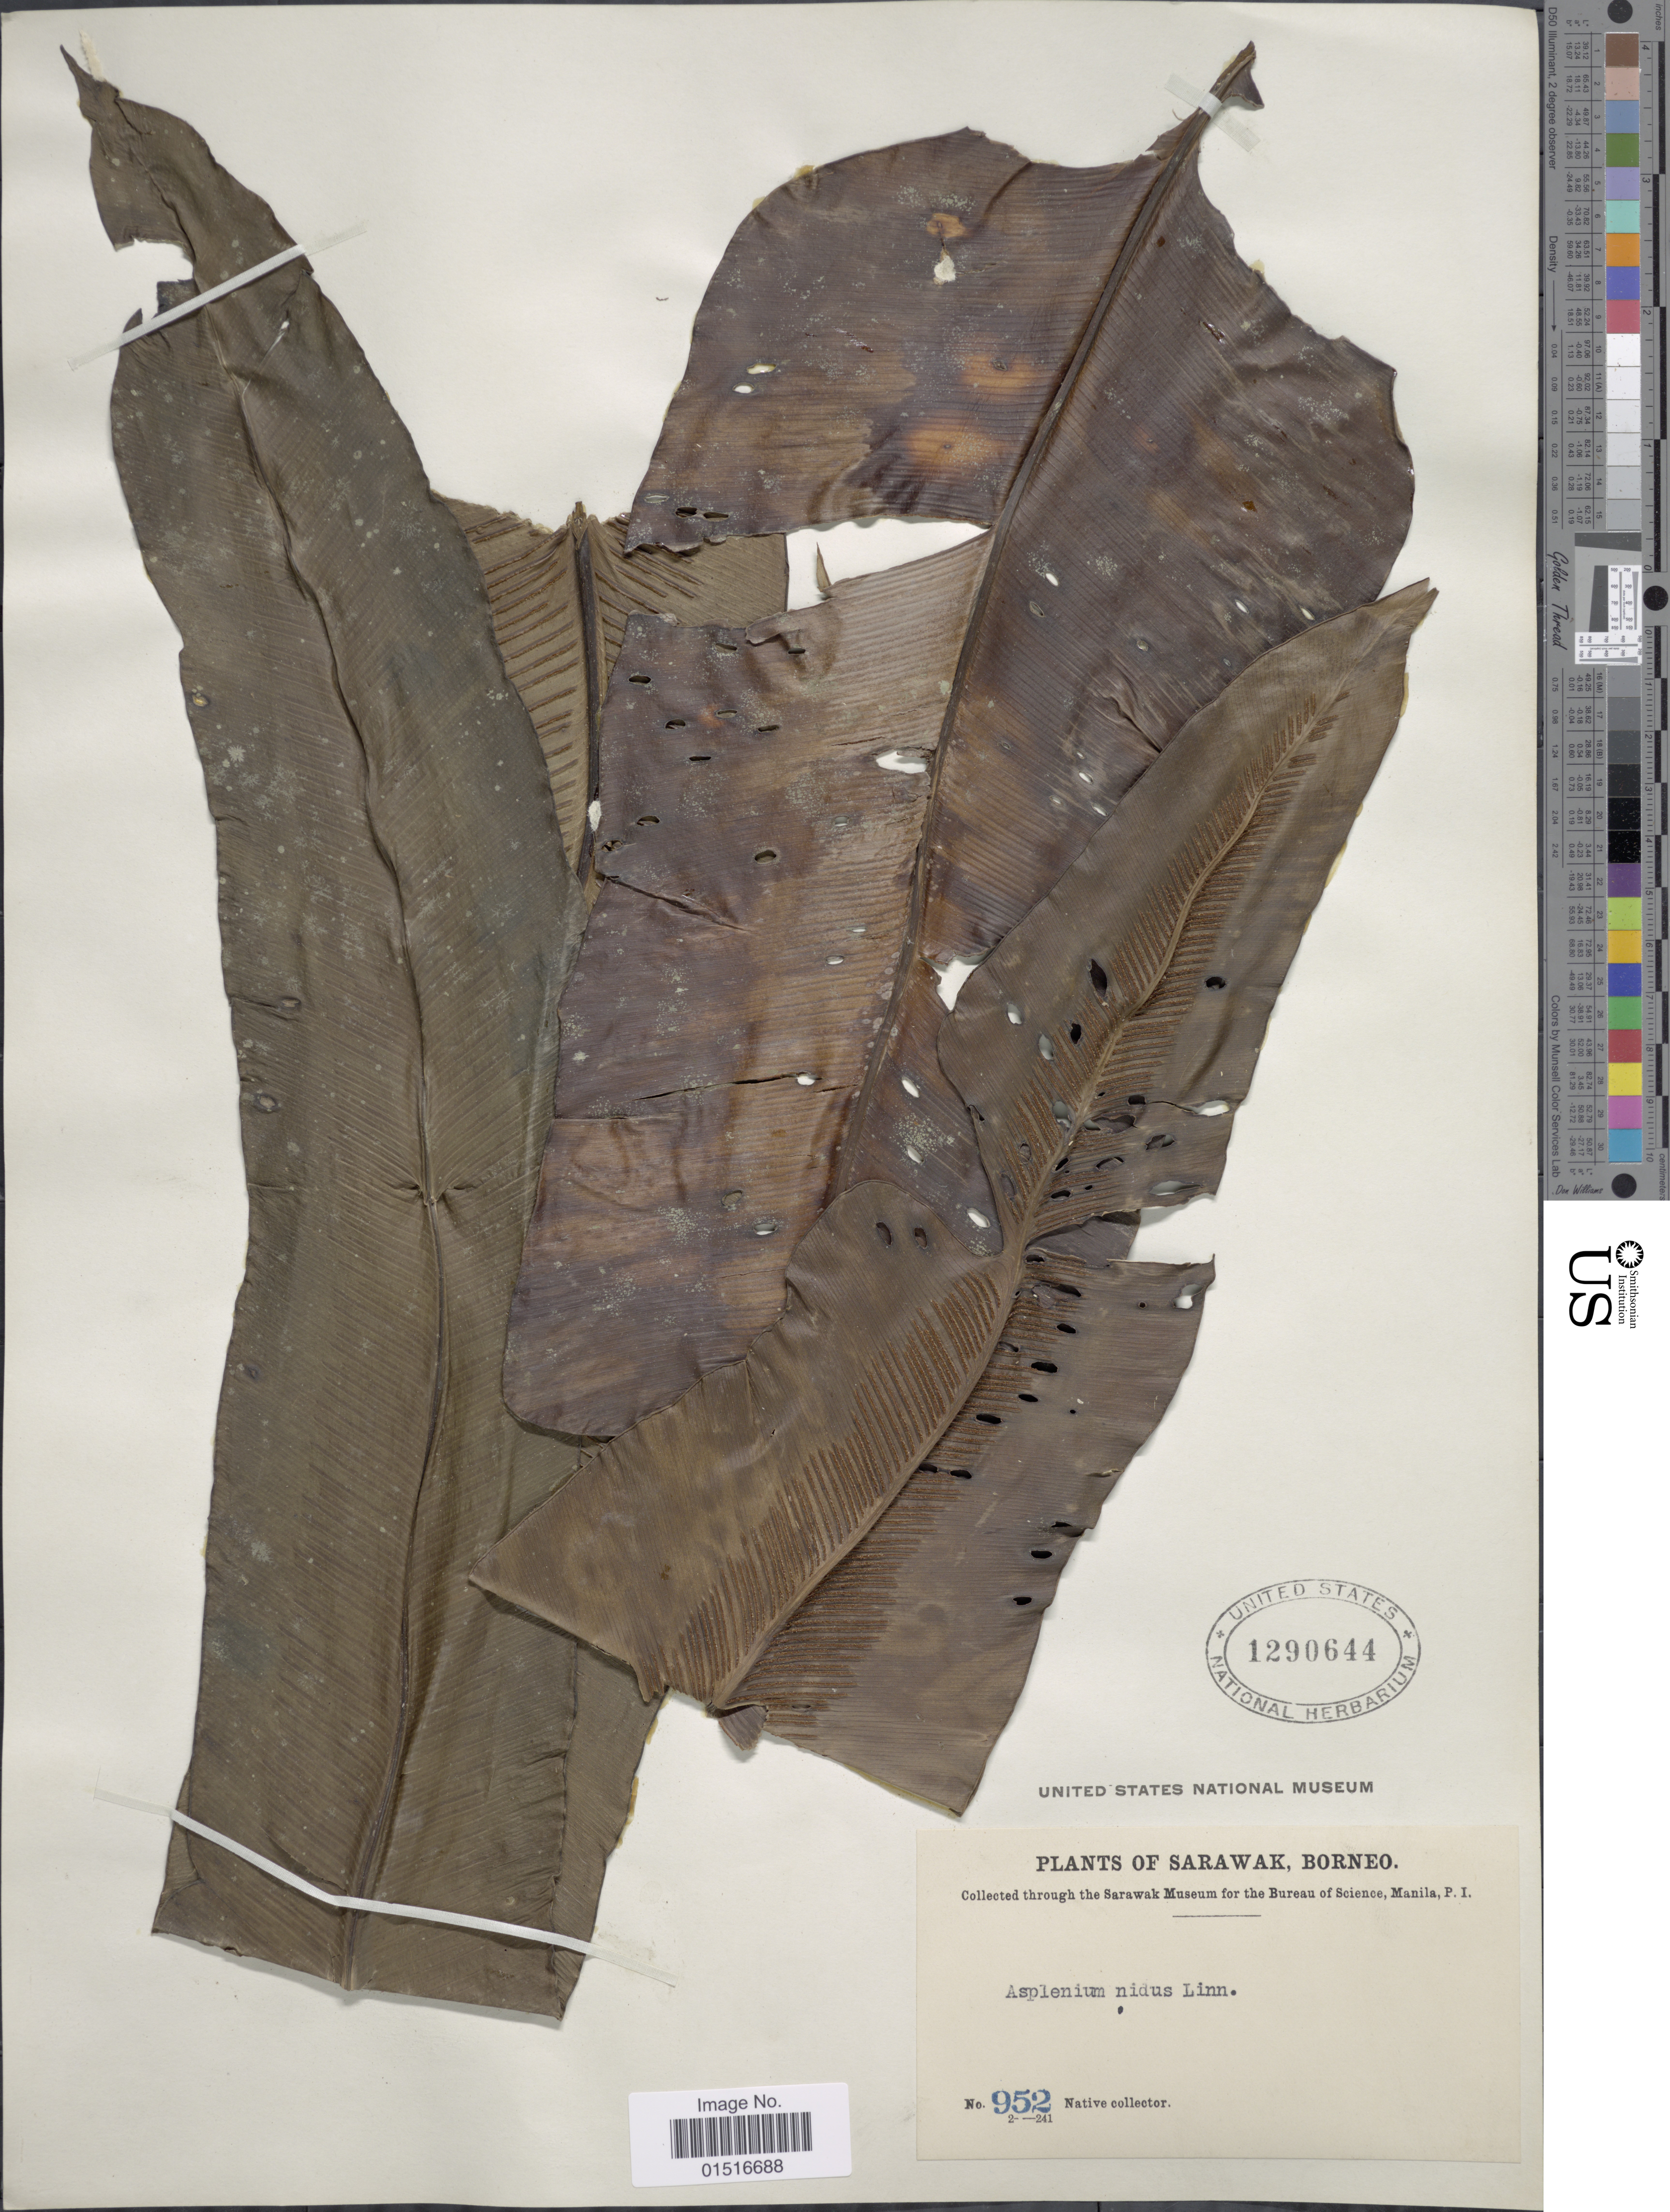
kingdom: Plantae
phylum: Tracheophyta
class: Polypodiopsida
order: Polypodiales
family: Aspleniaceae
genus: Asplenium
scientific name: Asplenium nidus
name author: L.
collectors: Native collector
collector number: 952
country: Malaysia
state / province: Sarawak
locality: Sarawak, Borneo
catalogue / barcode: US 1290644